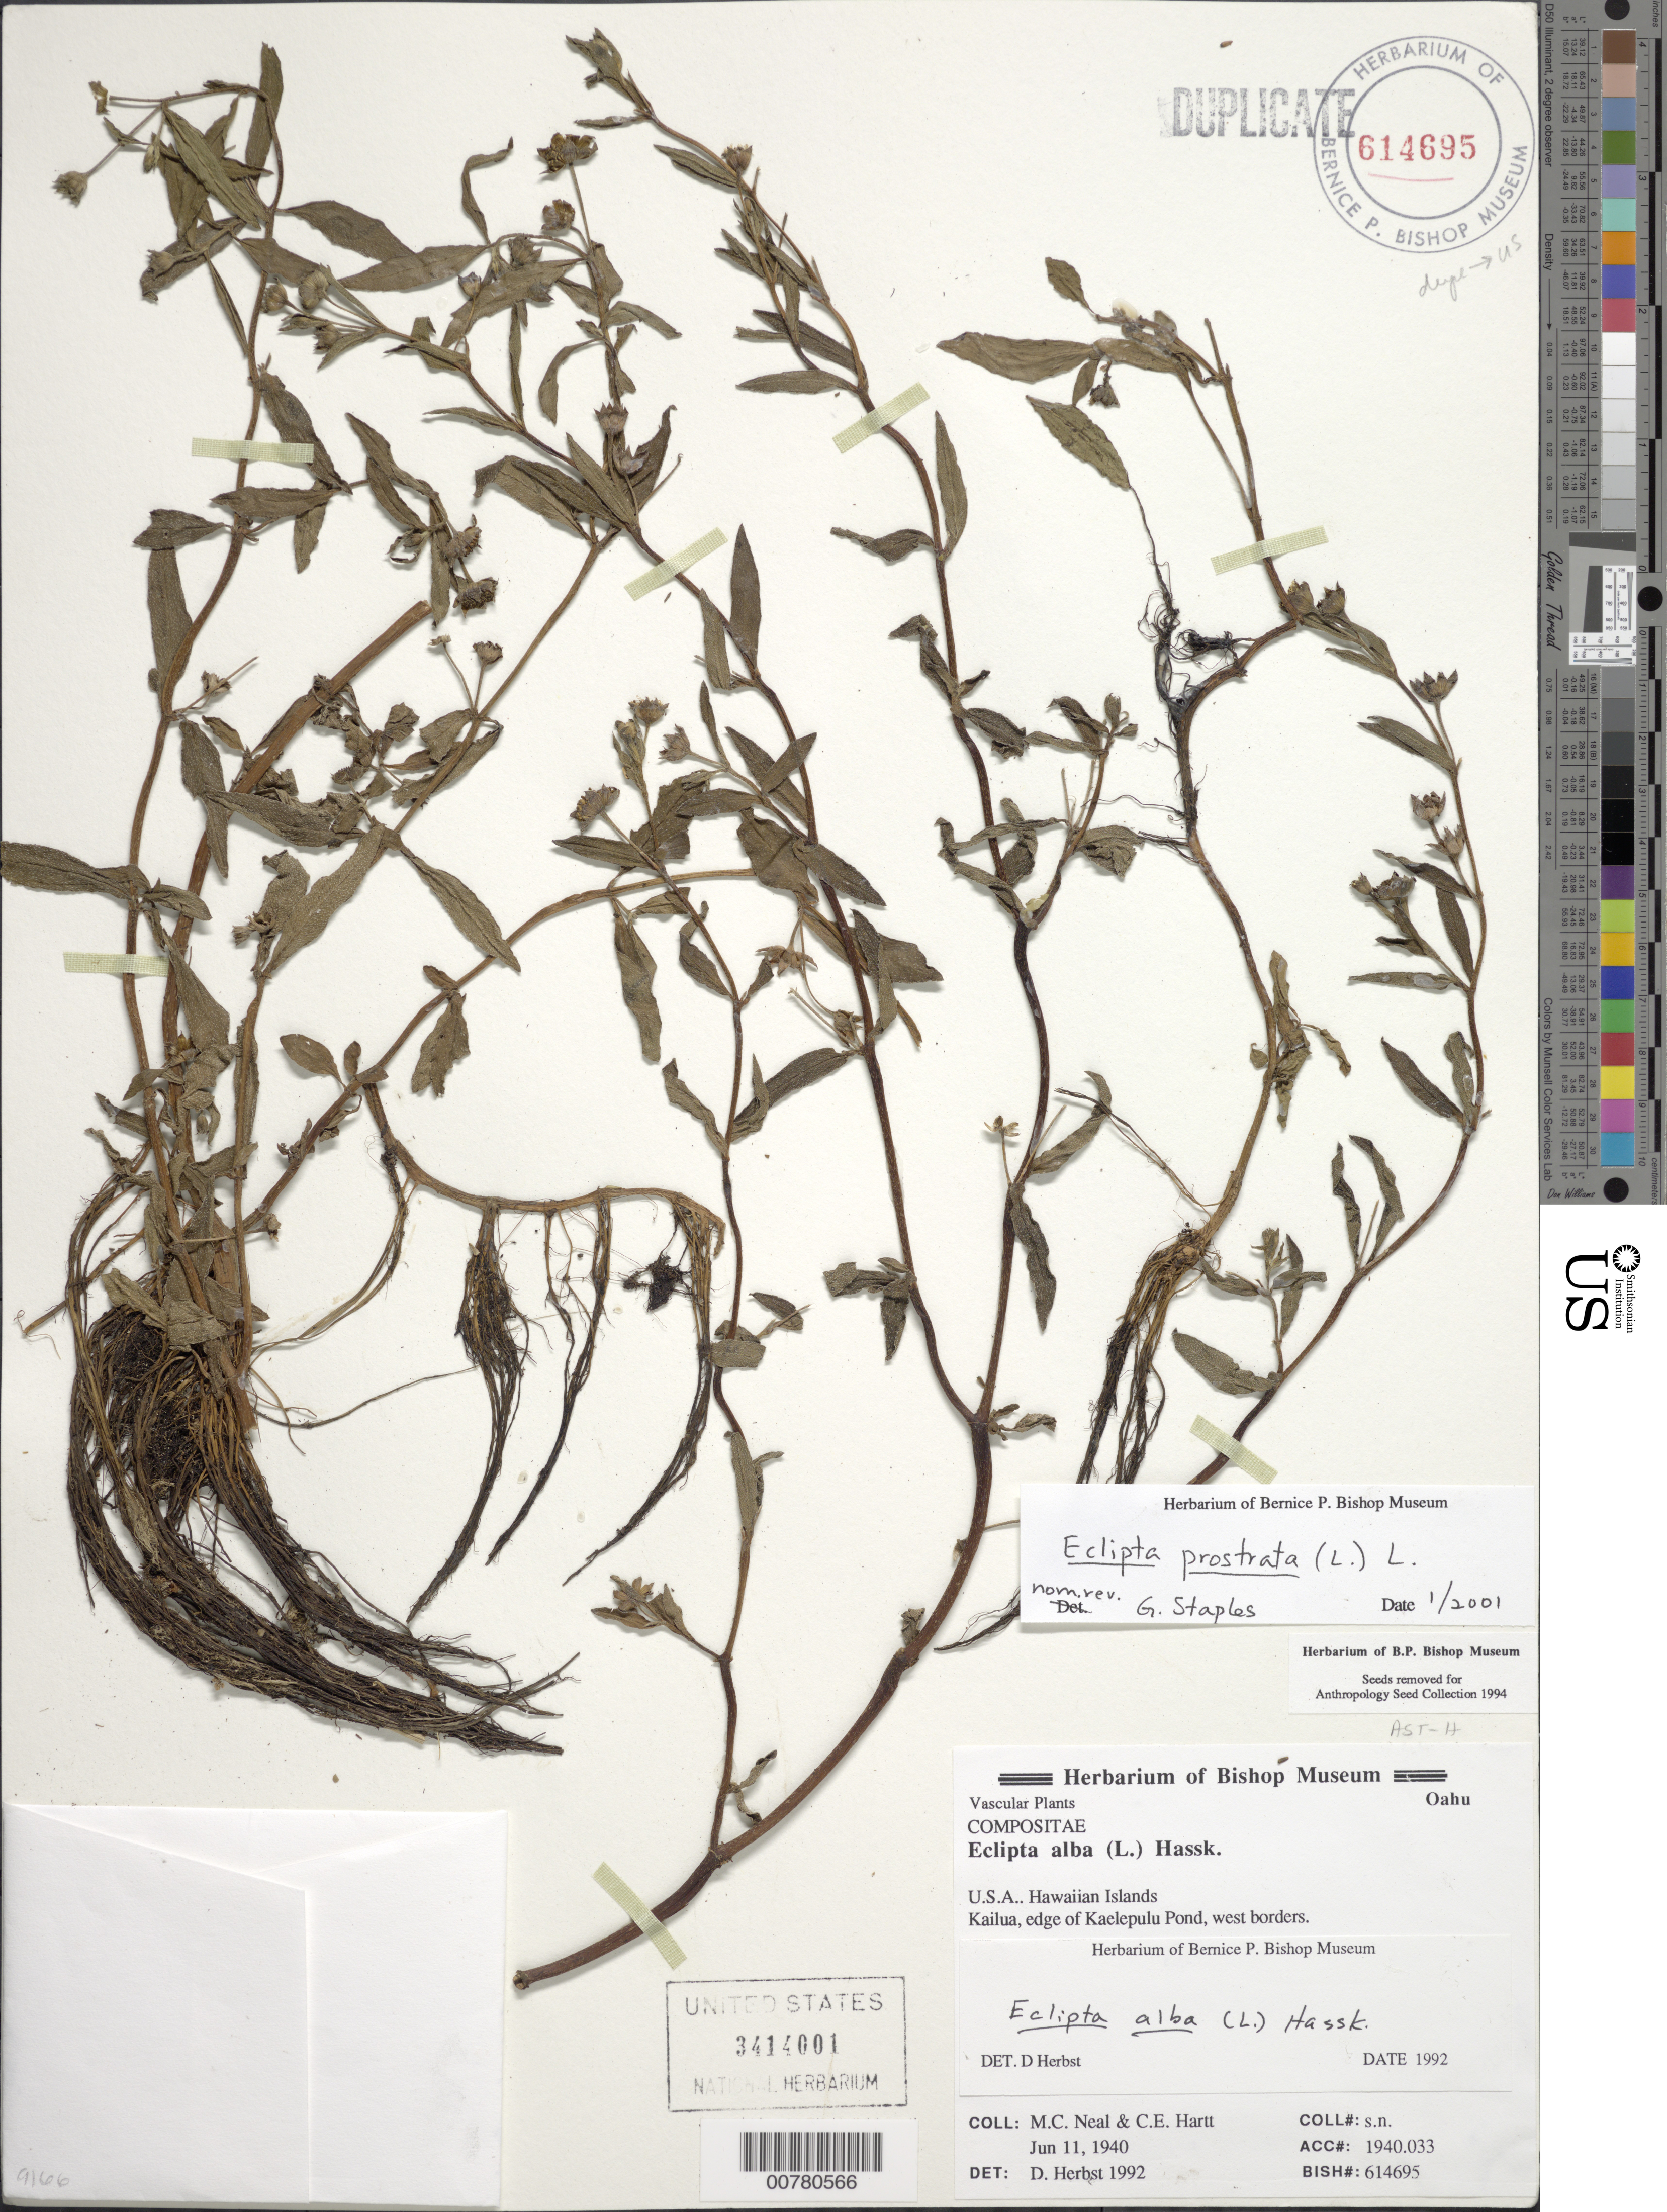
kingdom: Plantae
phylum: Tracheophyta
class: Magnoliopsida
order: Asterales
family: Asteraceae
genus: Eclipta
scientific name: Eclipta prostrata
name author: (L.) L.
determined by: Herbst, D. R.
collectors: W. Ning & C. Hartt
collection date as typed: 11 Jun 1940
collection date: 1940-06-11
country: United States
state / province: Hawaii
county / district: Honolulu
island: Oahu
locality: Kailua, edge of Kaelepulu Pond, W borders.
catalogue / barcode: US 3414001